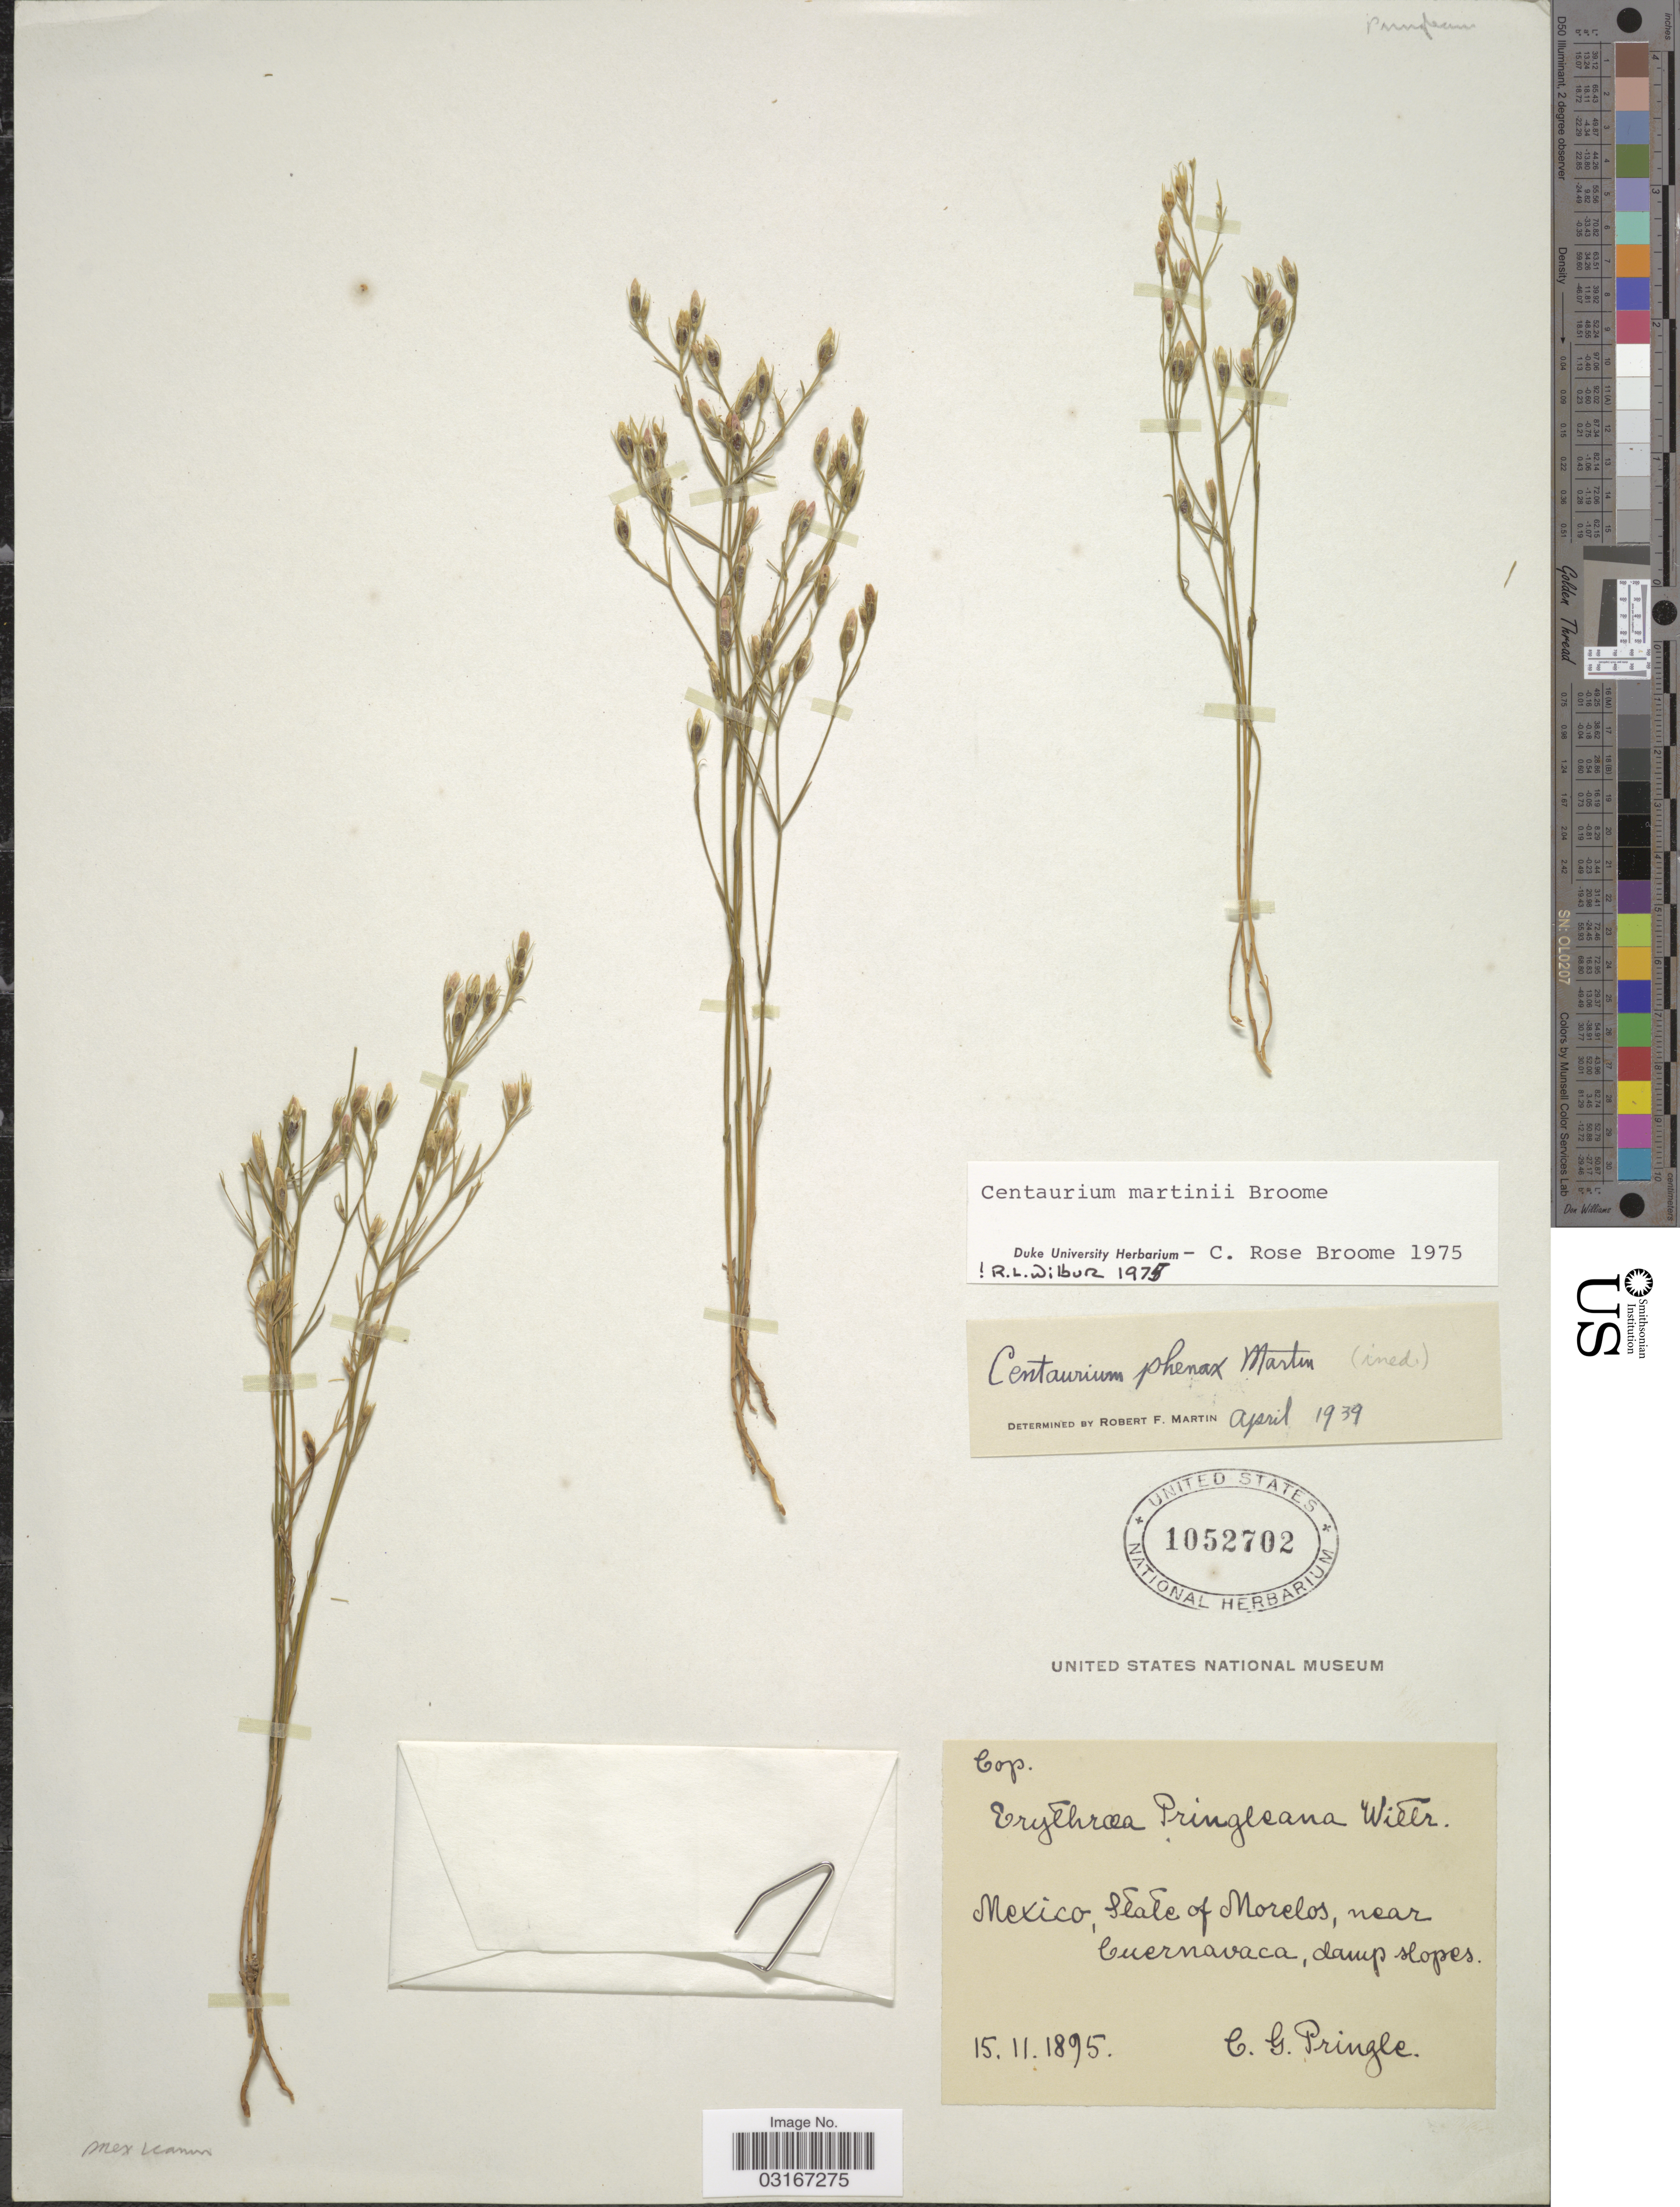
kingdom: Plantae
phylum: Tracheophyta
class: Magnoliopsida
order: Gentianales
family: Gentianaceae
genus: Centaurium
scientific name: Centaurium martinii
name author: C.R. Broome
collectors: C. G. Pringle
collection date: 1895-11-15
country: Mexico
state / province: Morelos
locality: Near Cuernavaca, damp slopes.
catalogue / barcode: US 1052702